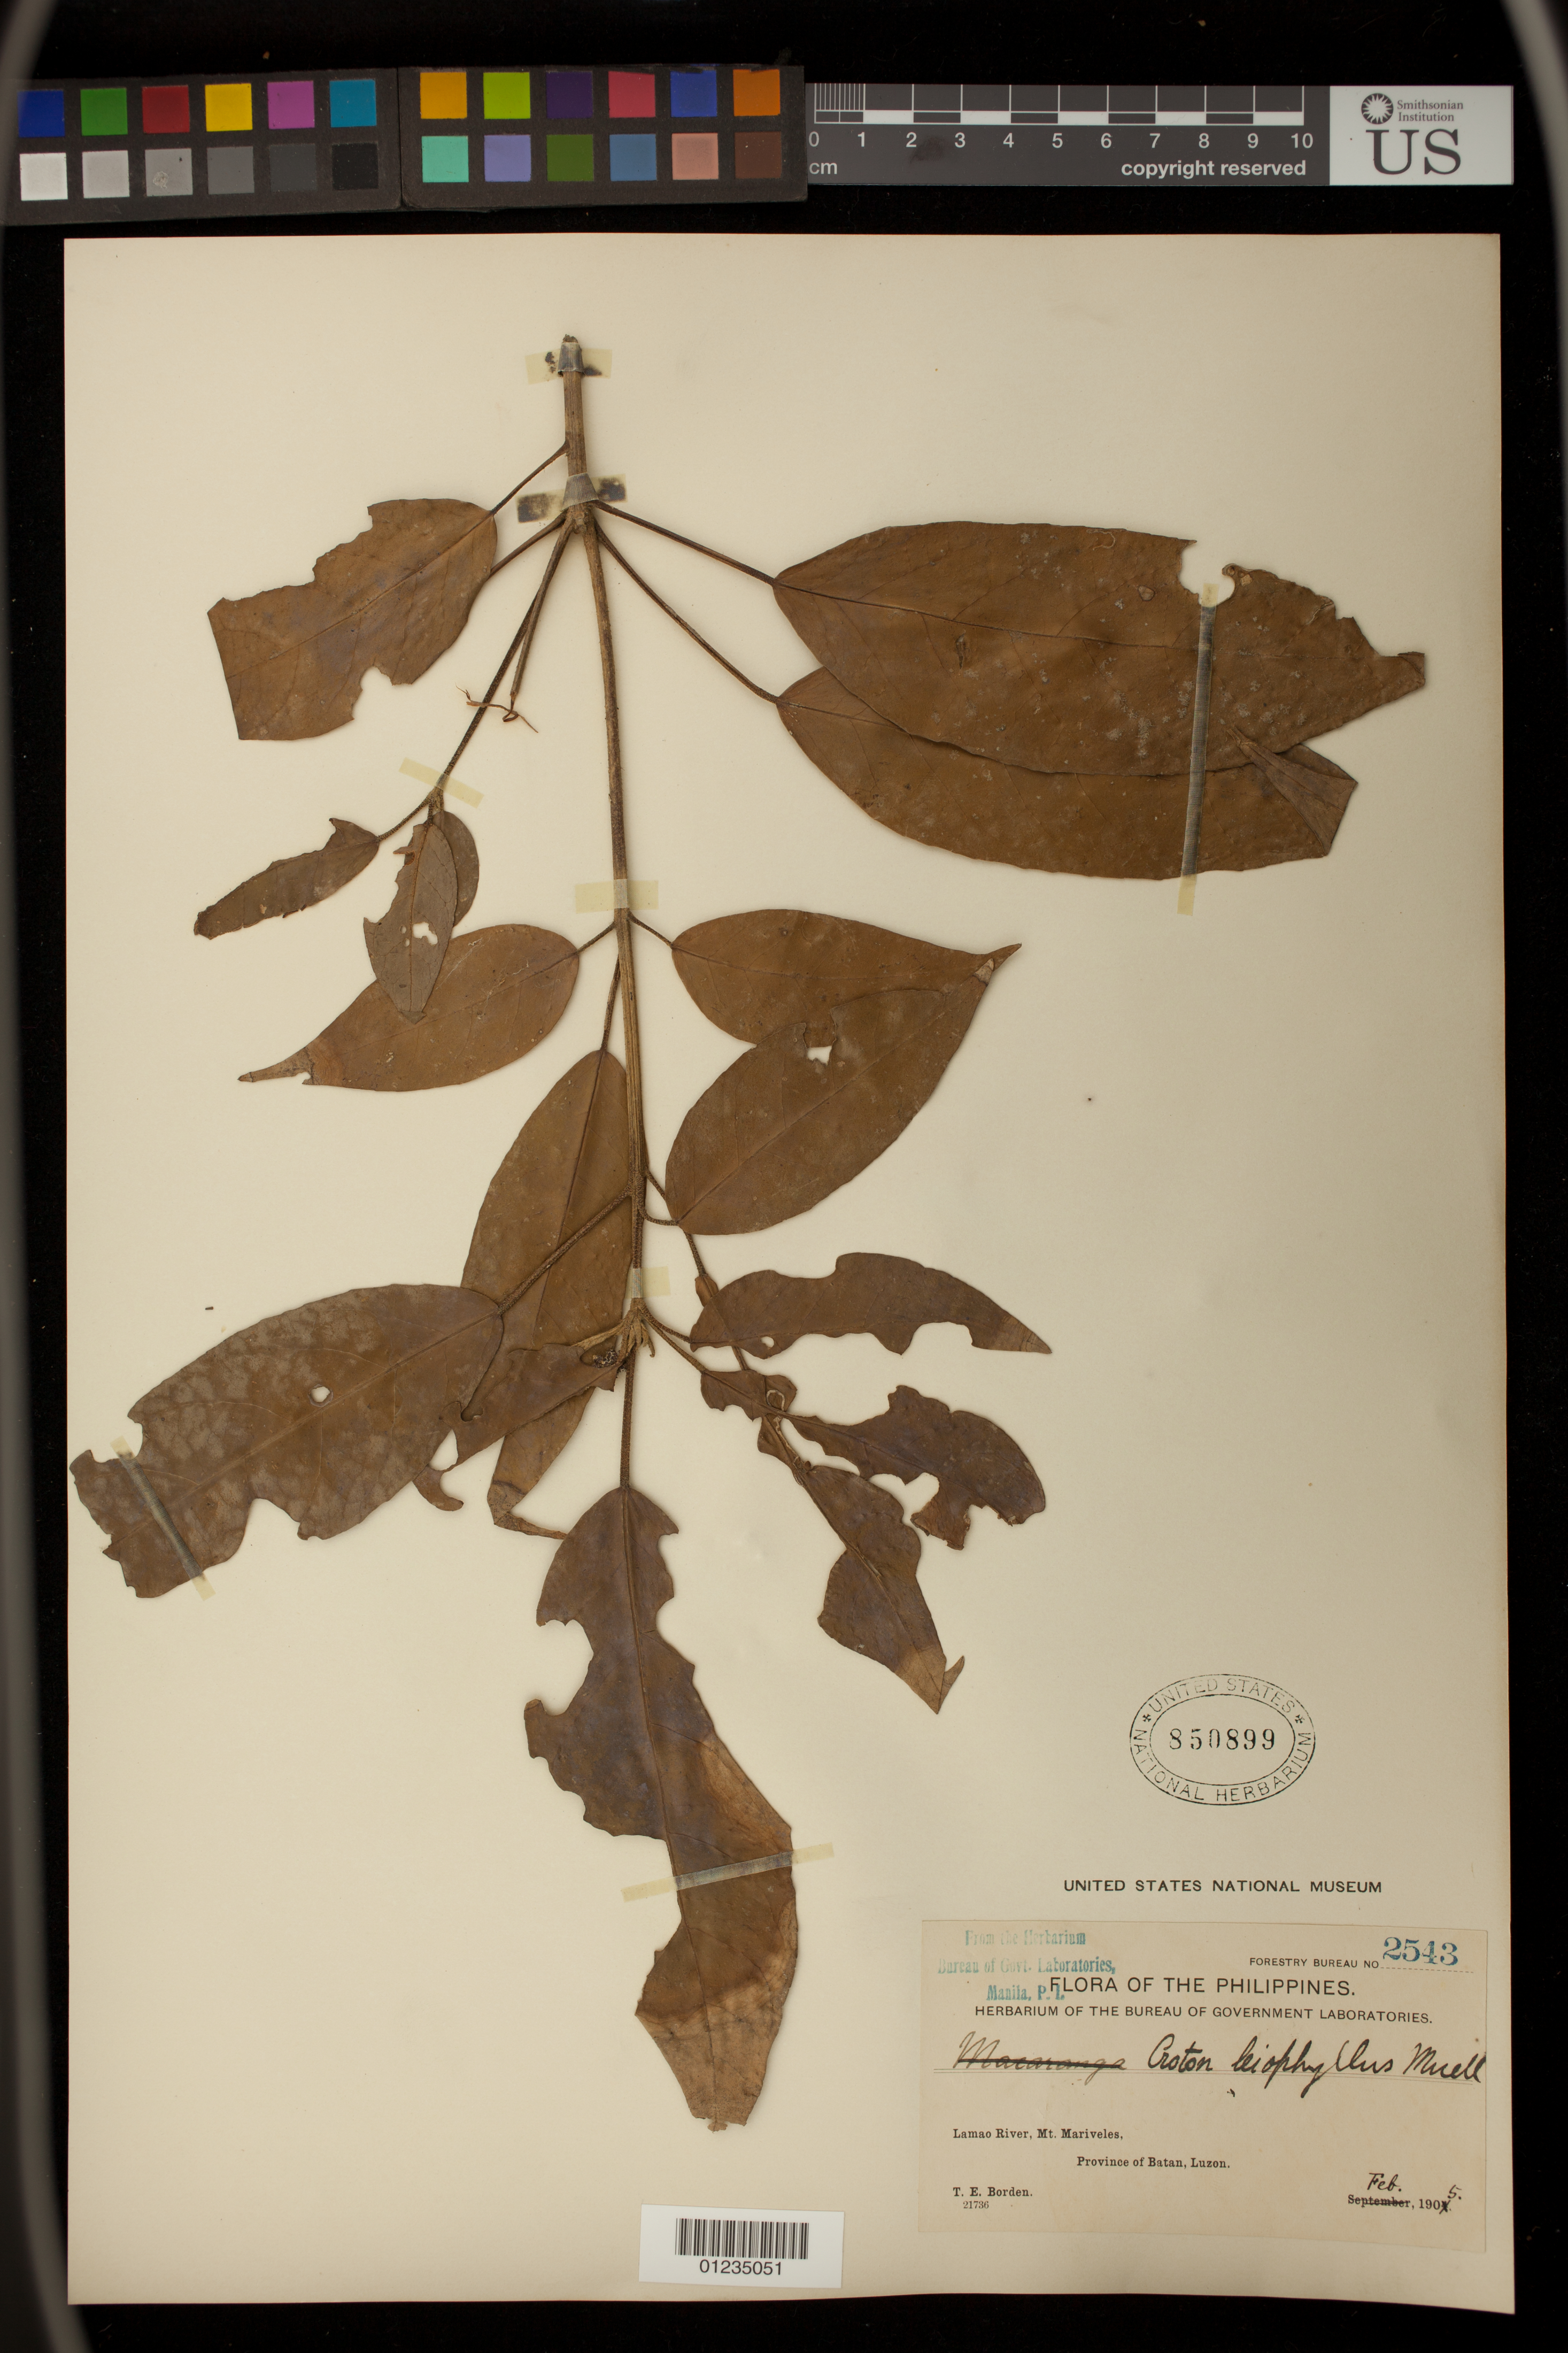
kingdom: Plantae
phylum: Tracheophyta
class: Magnoliopsida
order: Malpighiales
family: Euphorbiaceae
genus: Croton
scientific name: Croton leiophyllus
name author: Müll. Arg.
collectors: T. E. Borden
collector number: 2543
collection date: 1905-02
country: Philippines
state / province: Central Luzon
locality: Lamao River, Mt. Mariveles, Batan, Luzon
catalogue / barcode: US 850899